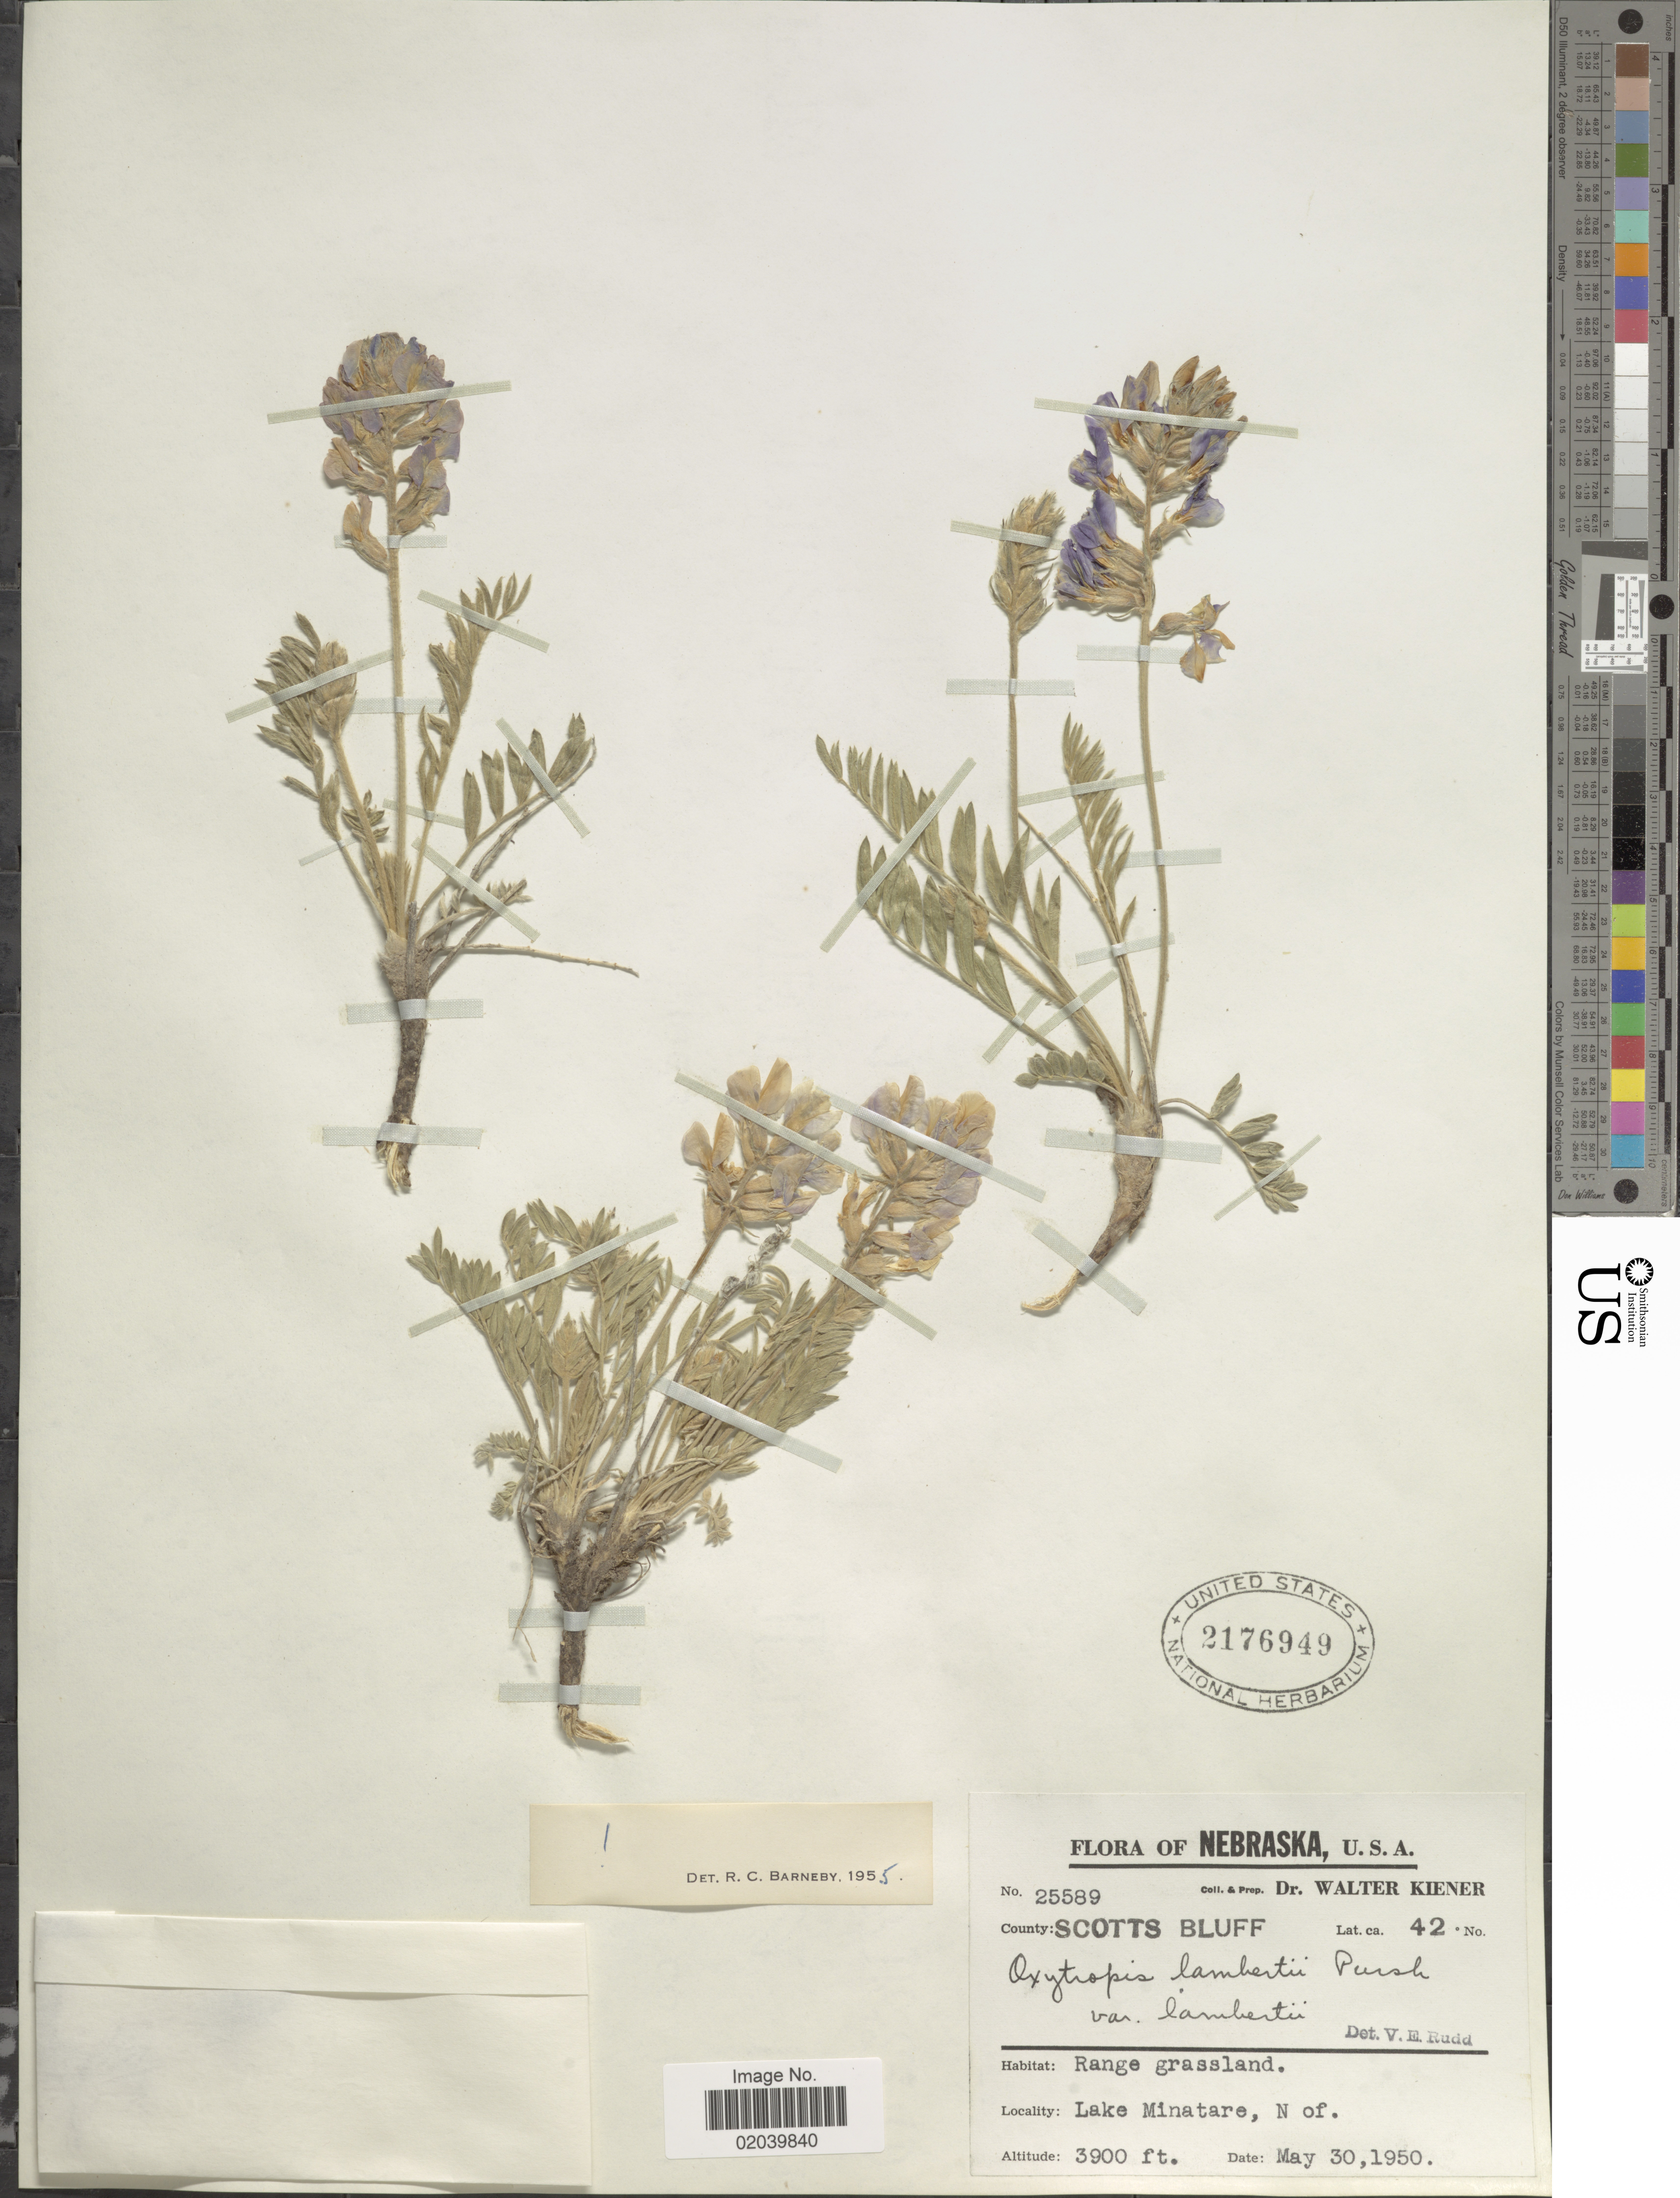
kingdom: Plantae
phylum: Tracheophyta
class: Magnoliopsida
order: Fabales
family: Fabaceae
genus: Oxytropis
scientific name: Oxytropis lambertii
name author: Pursh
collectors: W. Kiener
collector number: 25589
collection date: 1950-05-30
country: United States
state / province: Nebraska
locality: County: Scotts Bluff. Range grassland. Lake Minatare, N. of.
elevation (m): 1189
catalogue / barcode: US 2176949